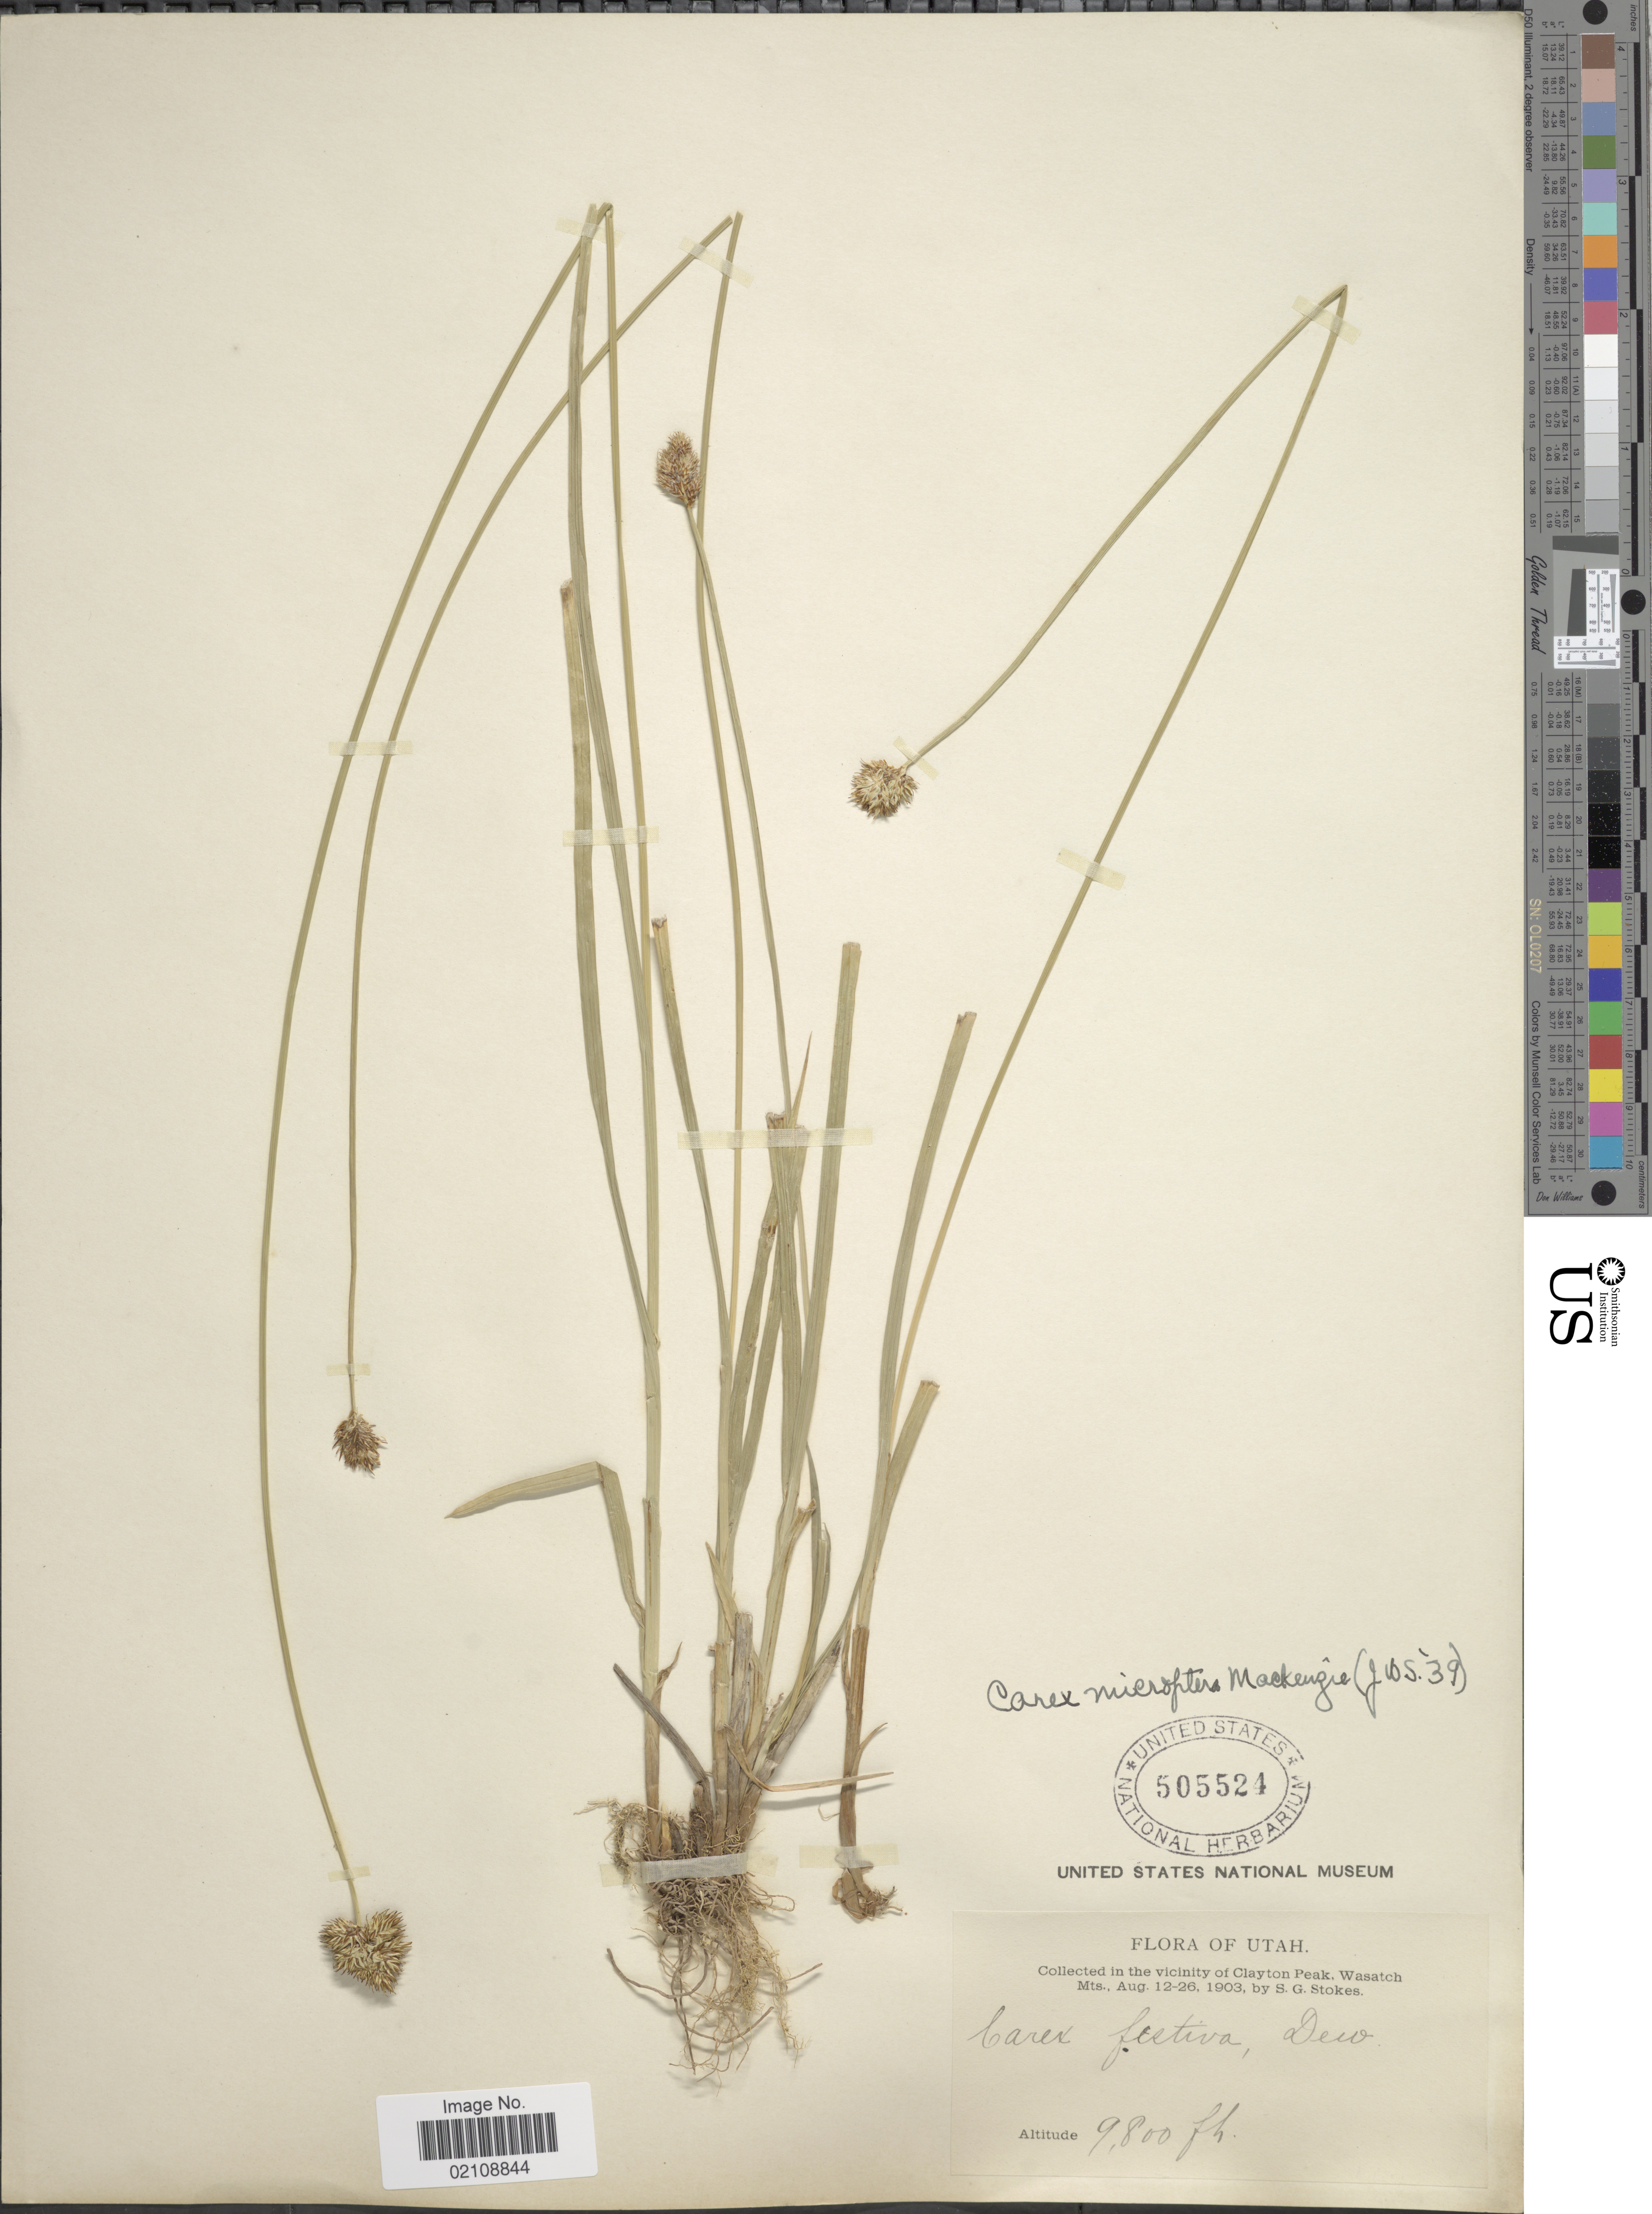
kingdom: Plantae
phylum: Tracheophyta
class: Liliopsida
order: Poales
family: Cyperaceae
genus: Carex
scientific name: Carex microptera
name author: Mack.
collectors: S. G. Stokes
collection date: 1903-08-12/1903-08-26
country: United States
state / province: Utah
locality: Vicinity of Clayton Peak, Wasatch Mts.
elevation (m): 2987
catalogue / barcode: US 505524